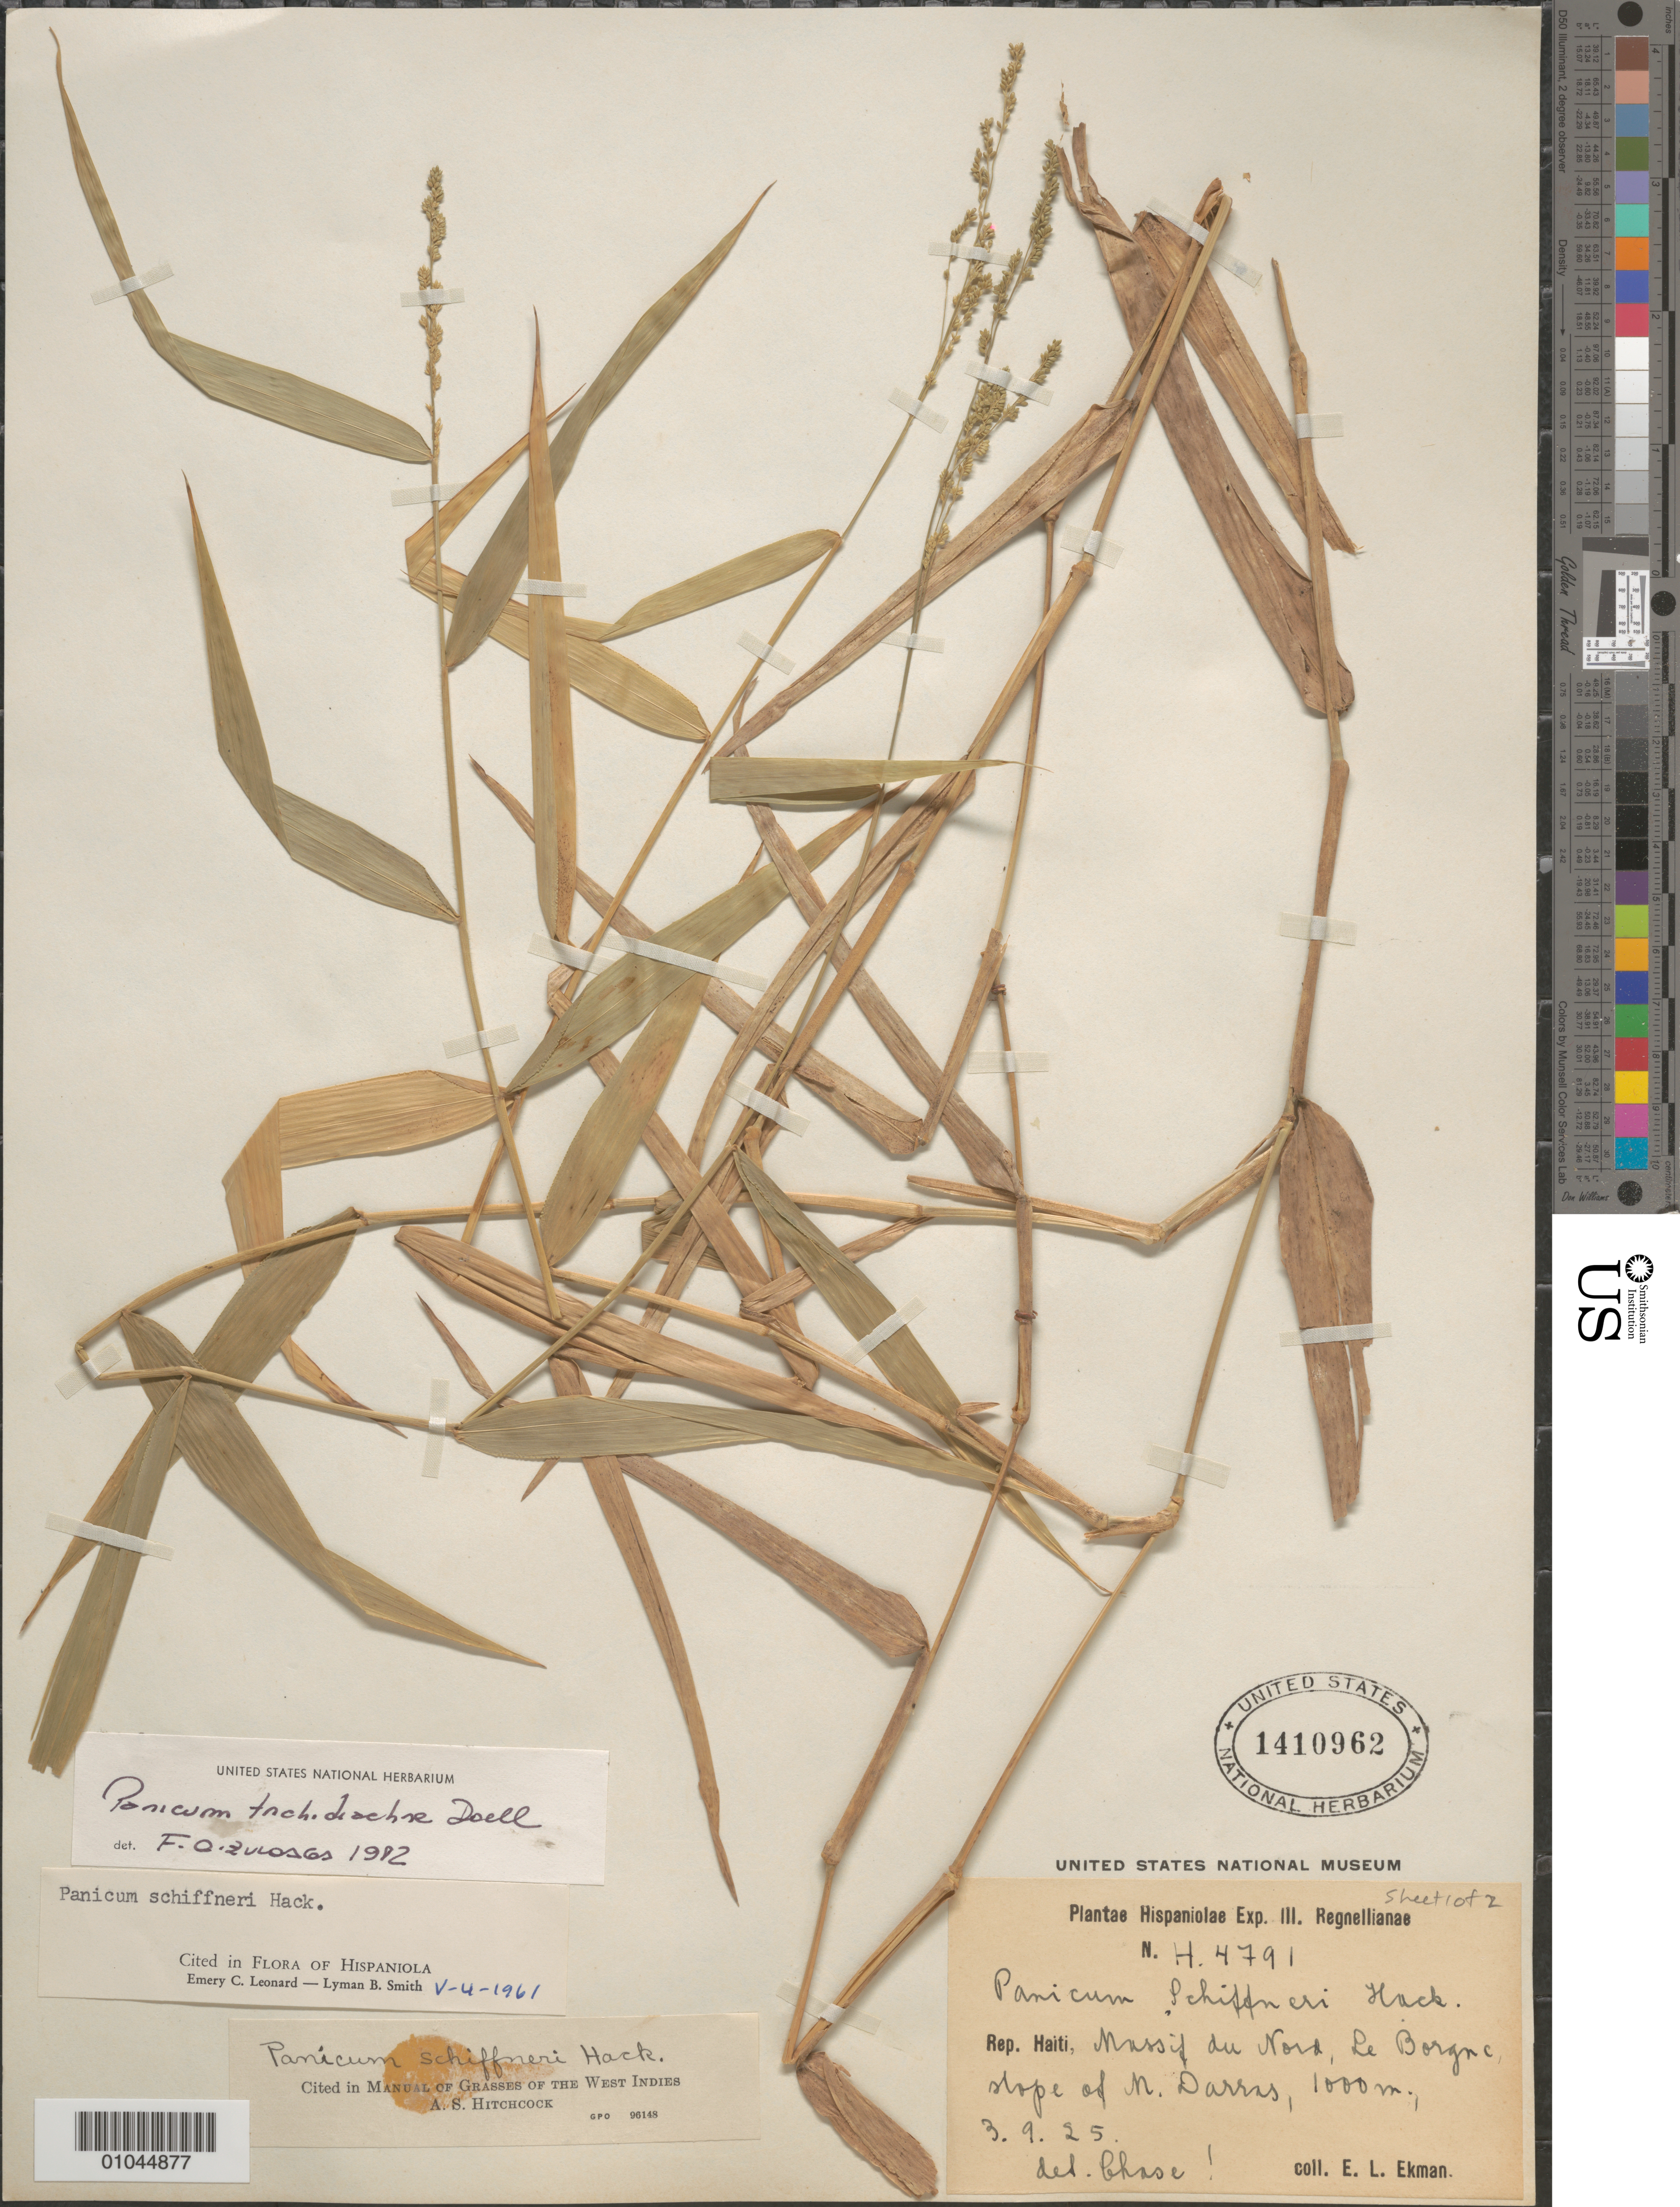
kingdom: Plantae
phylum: Tracheophyta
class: Liliopsida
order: Poales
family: Poaceae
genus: Panicum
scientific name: Panicum trichoides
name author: Sw.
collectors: E. L. Ekman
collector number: H 4791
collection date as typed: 03 Sep 1925 or 09 Mar 1925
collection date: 1925-03-09 or 1925-09-03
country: Haiti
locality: Massif du Nord, Le Borgne, slope of M. Darras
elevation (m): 1000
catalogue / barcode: US 1410962